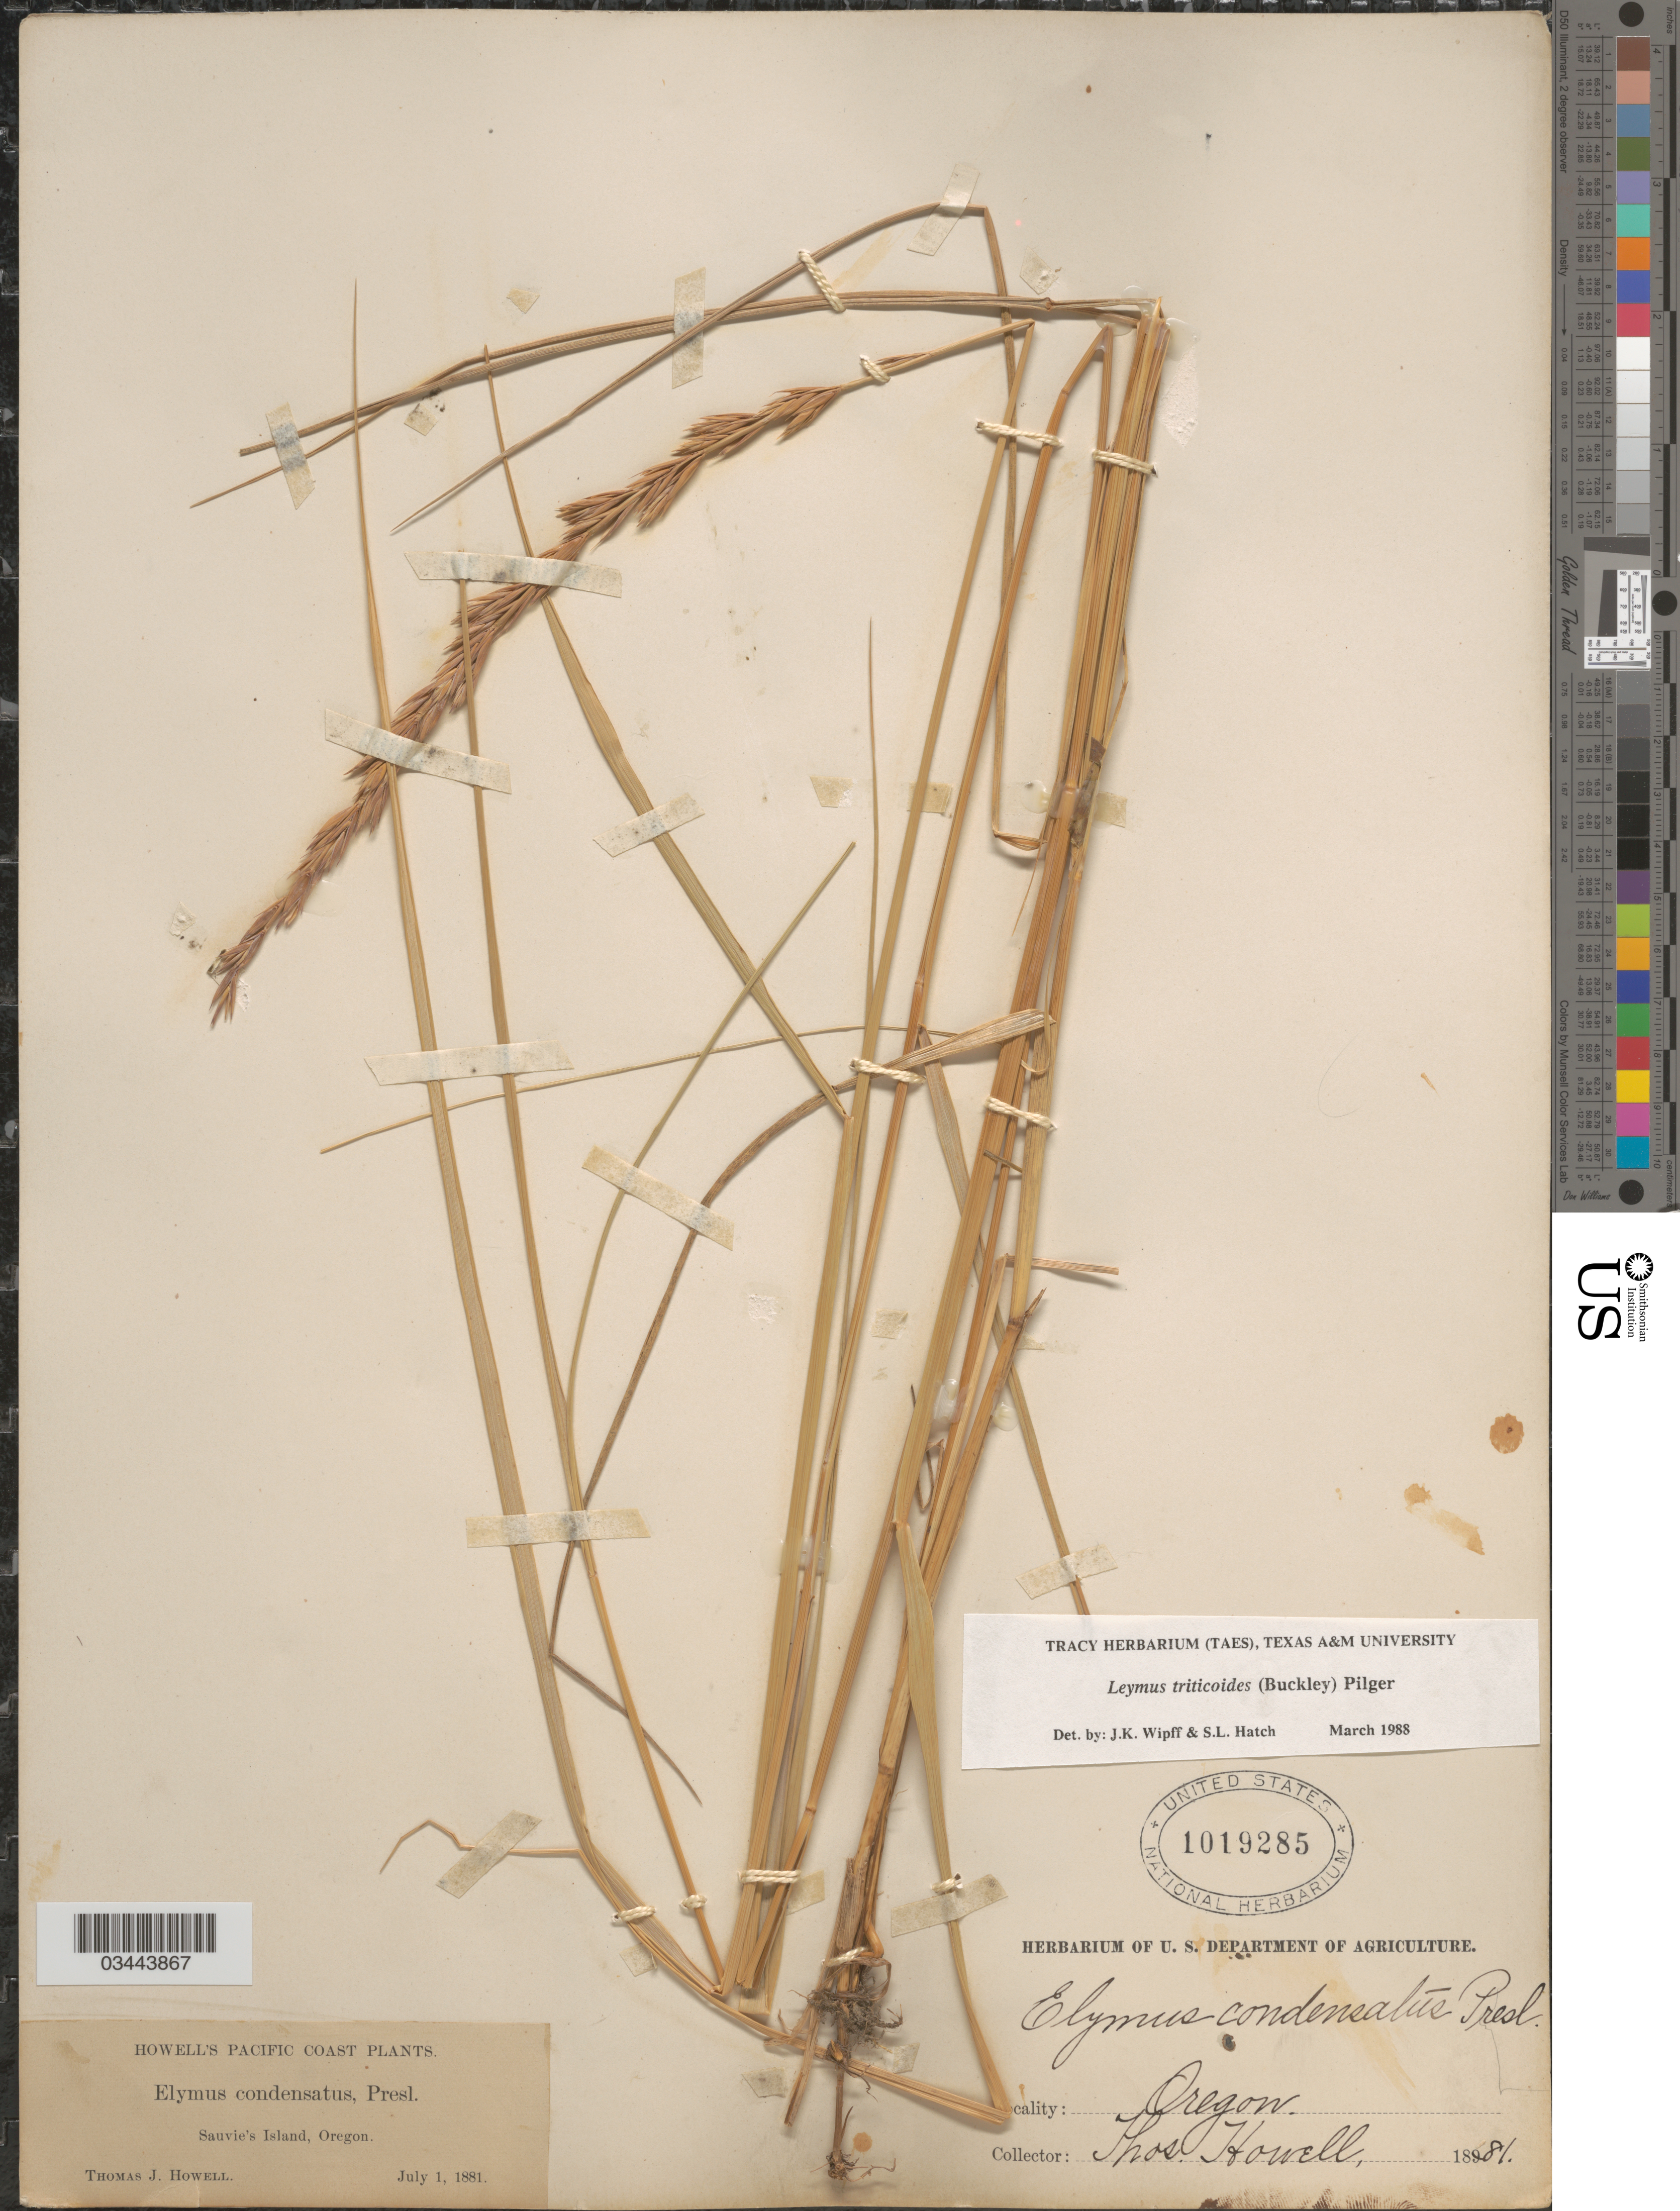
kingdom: Plantae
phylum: Tracheophyta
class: Liliopsida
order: Poales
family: Poaceae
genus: Leymus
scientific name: Leymus triticoides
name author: (Buckley) Pilg.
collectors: T. J. Howell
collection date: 1881-07-01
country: United States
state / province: Oregon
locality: Pacific Coast. Sauvie's Island.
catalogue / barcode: US 1019285